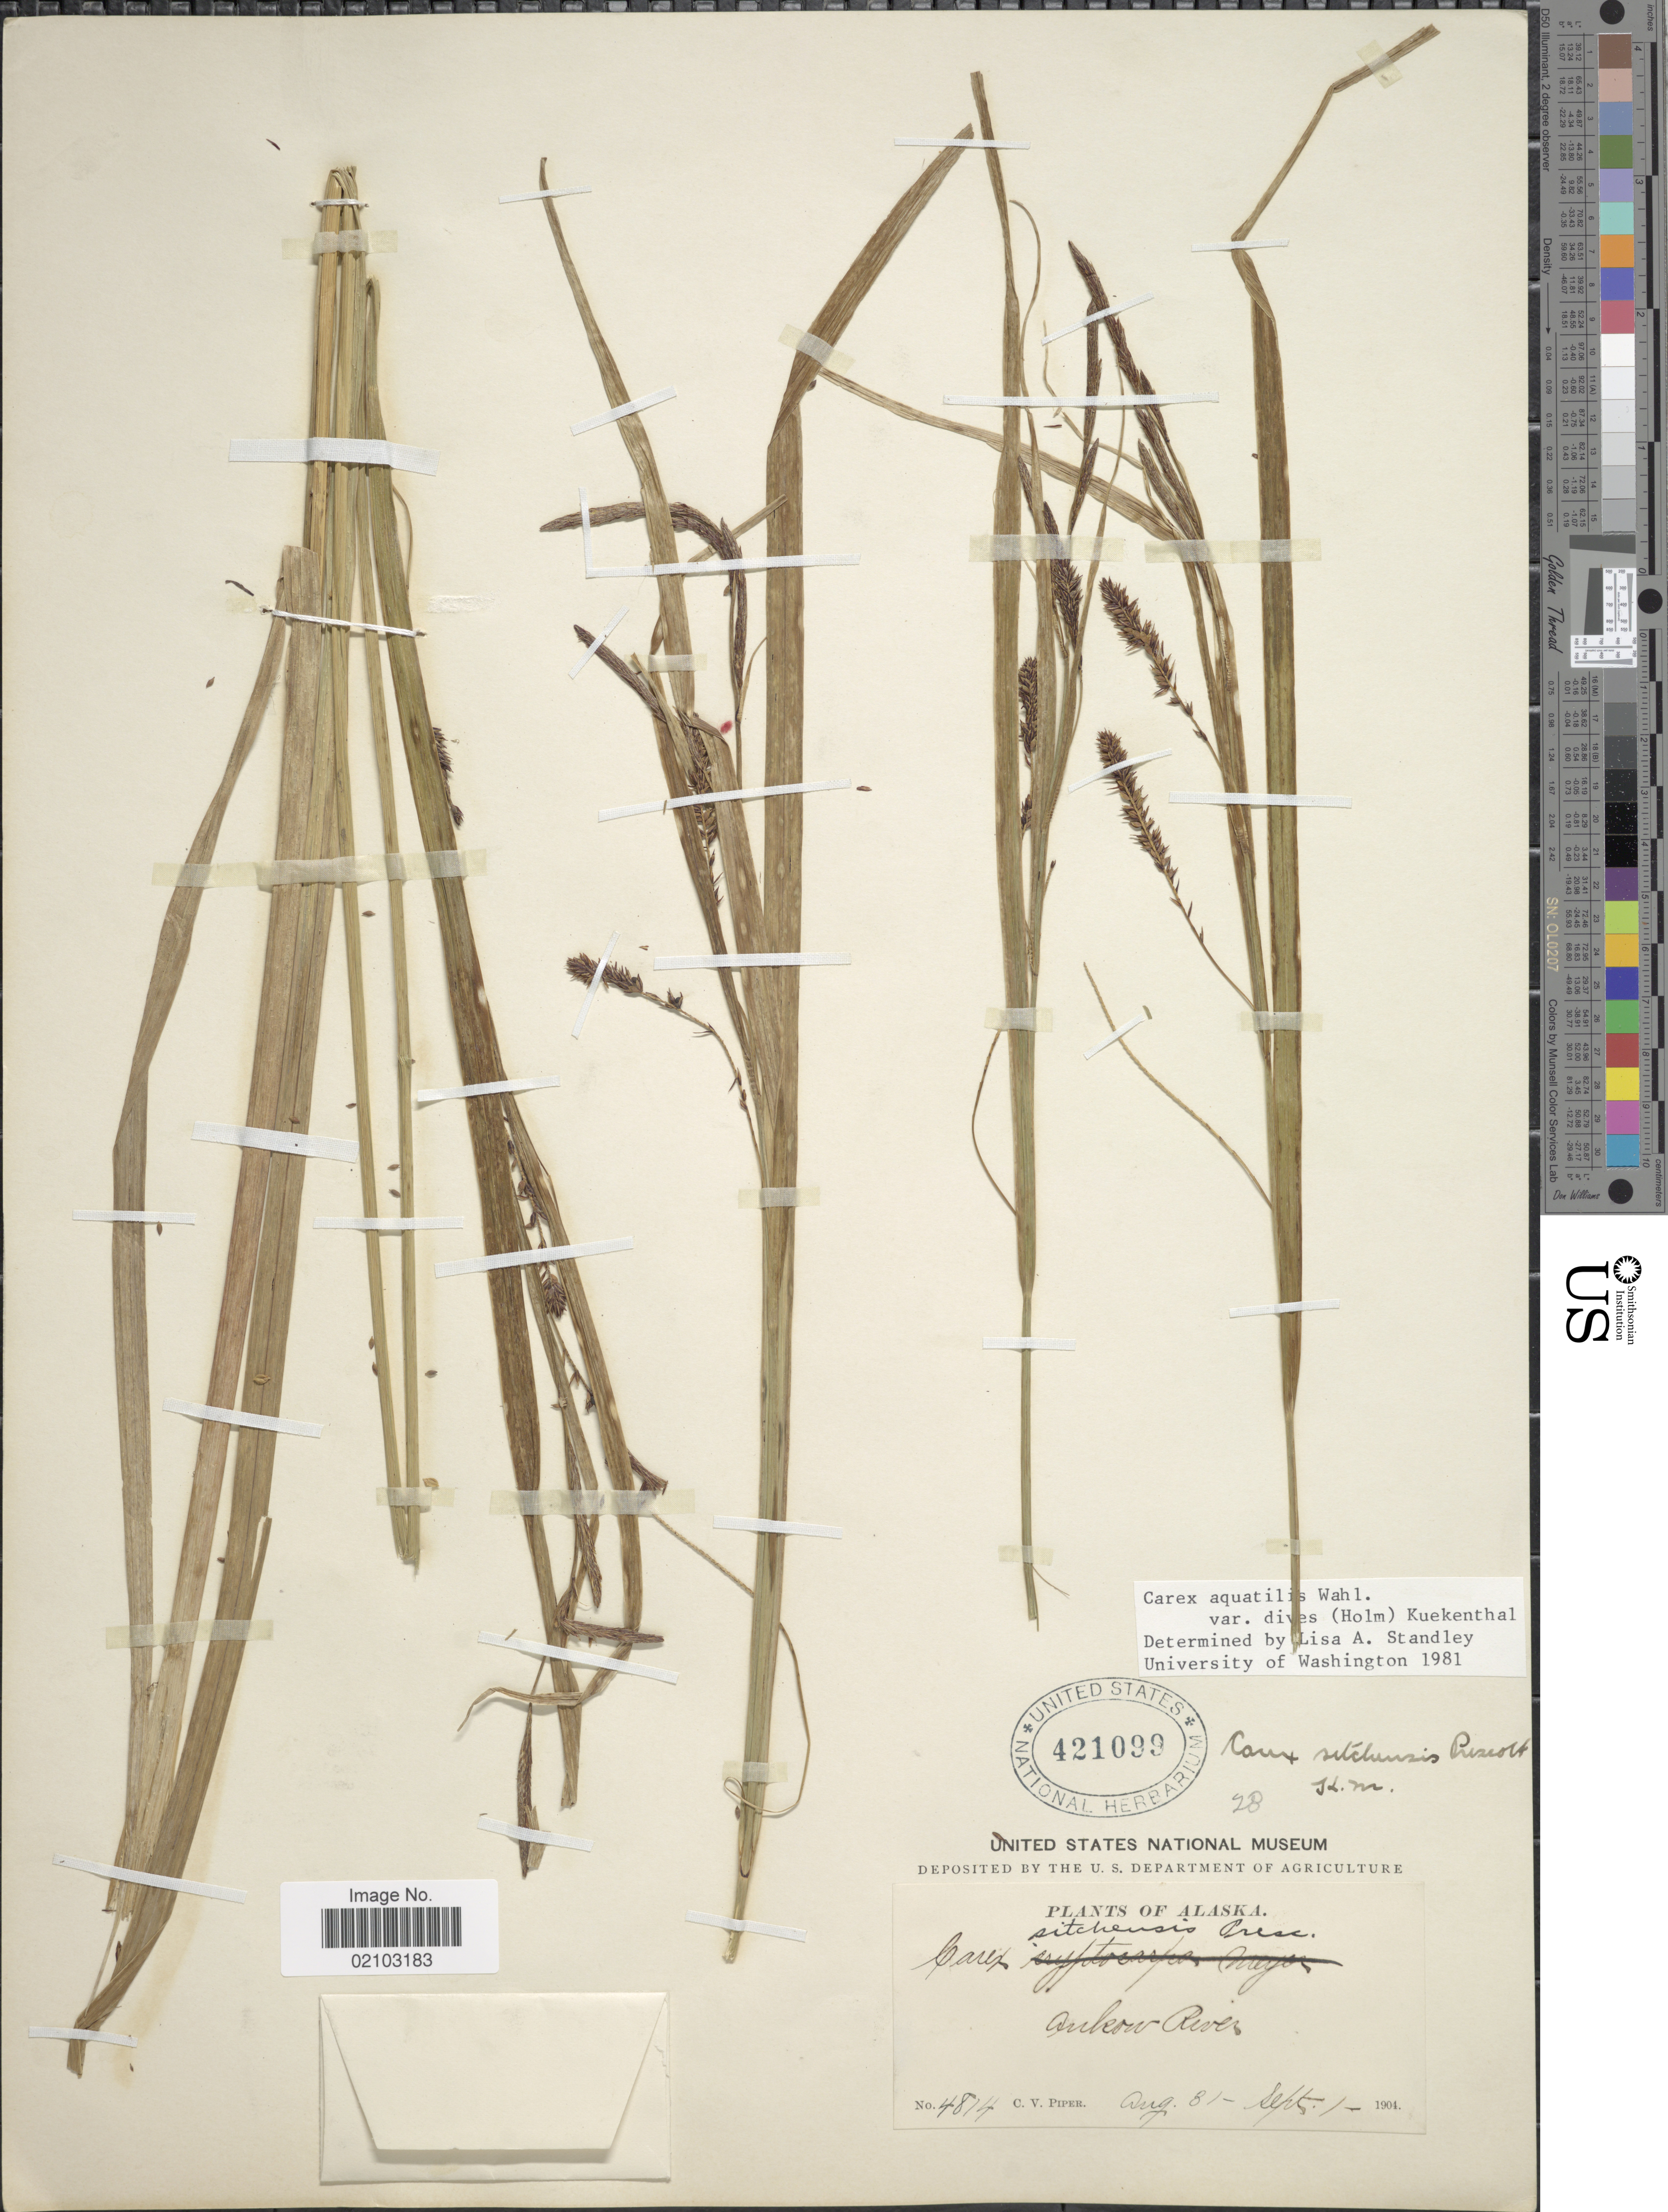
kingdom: Plantae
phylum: Tracheophyta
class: Liliopsida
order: Poales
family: Cyperaceae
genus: Carex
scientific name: Carex aquatilis var. dives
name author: (Holm) Kük.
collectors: C. V. Piper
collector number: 4814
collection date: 1904-08-31/1904-09-01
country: United States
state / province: Alaska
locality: Ankow River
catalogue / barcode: US 421099